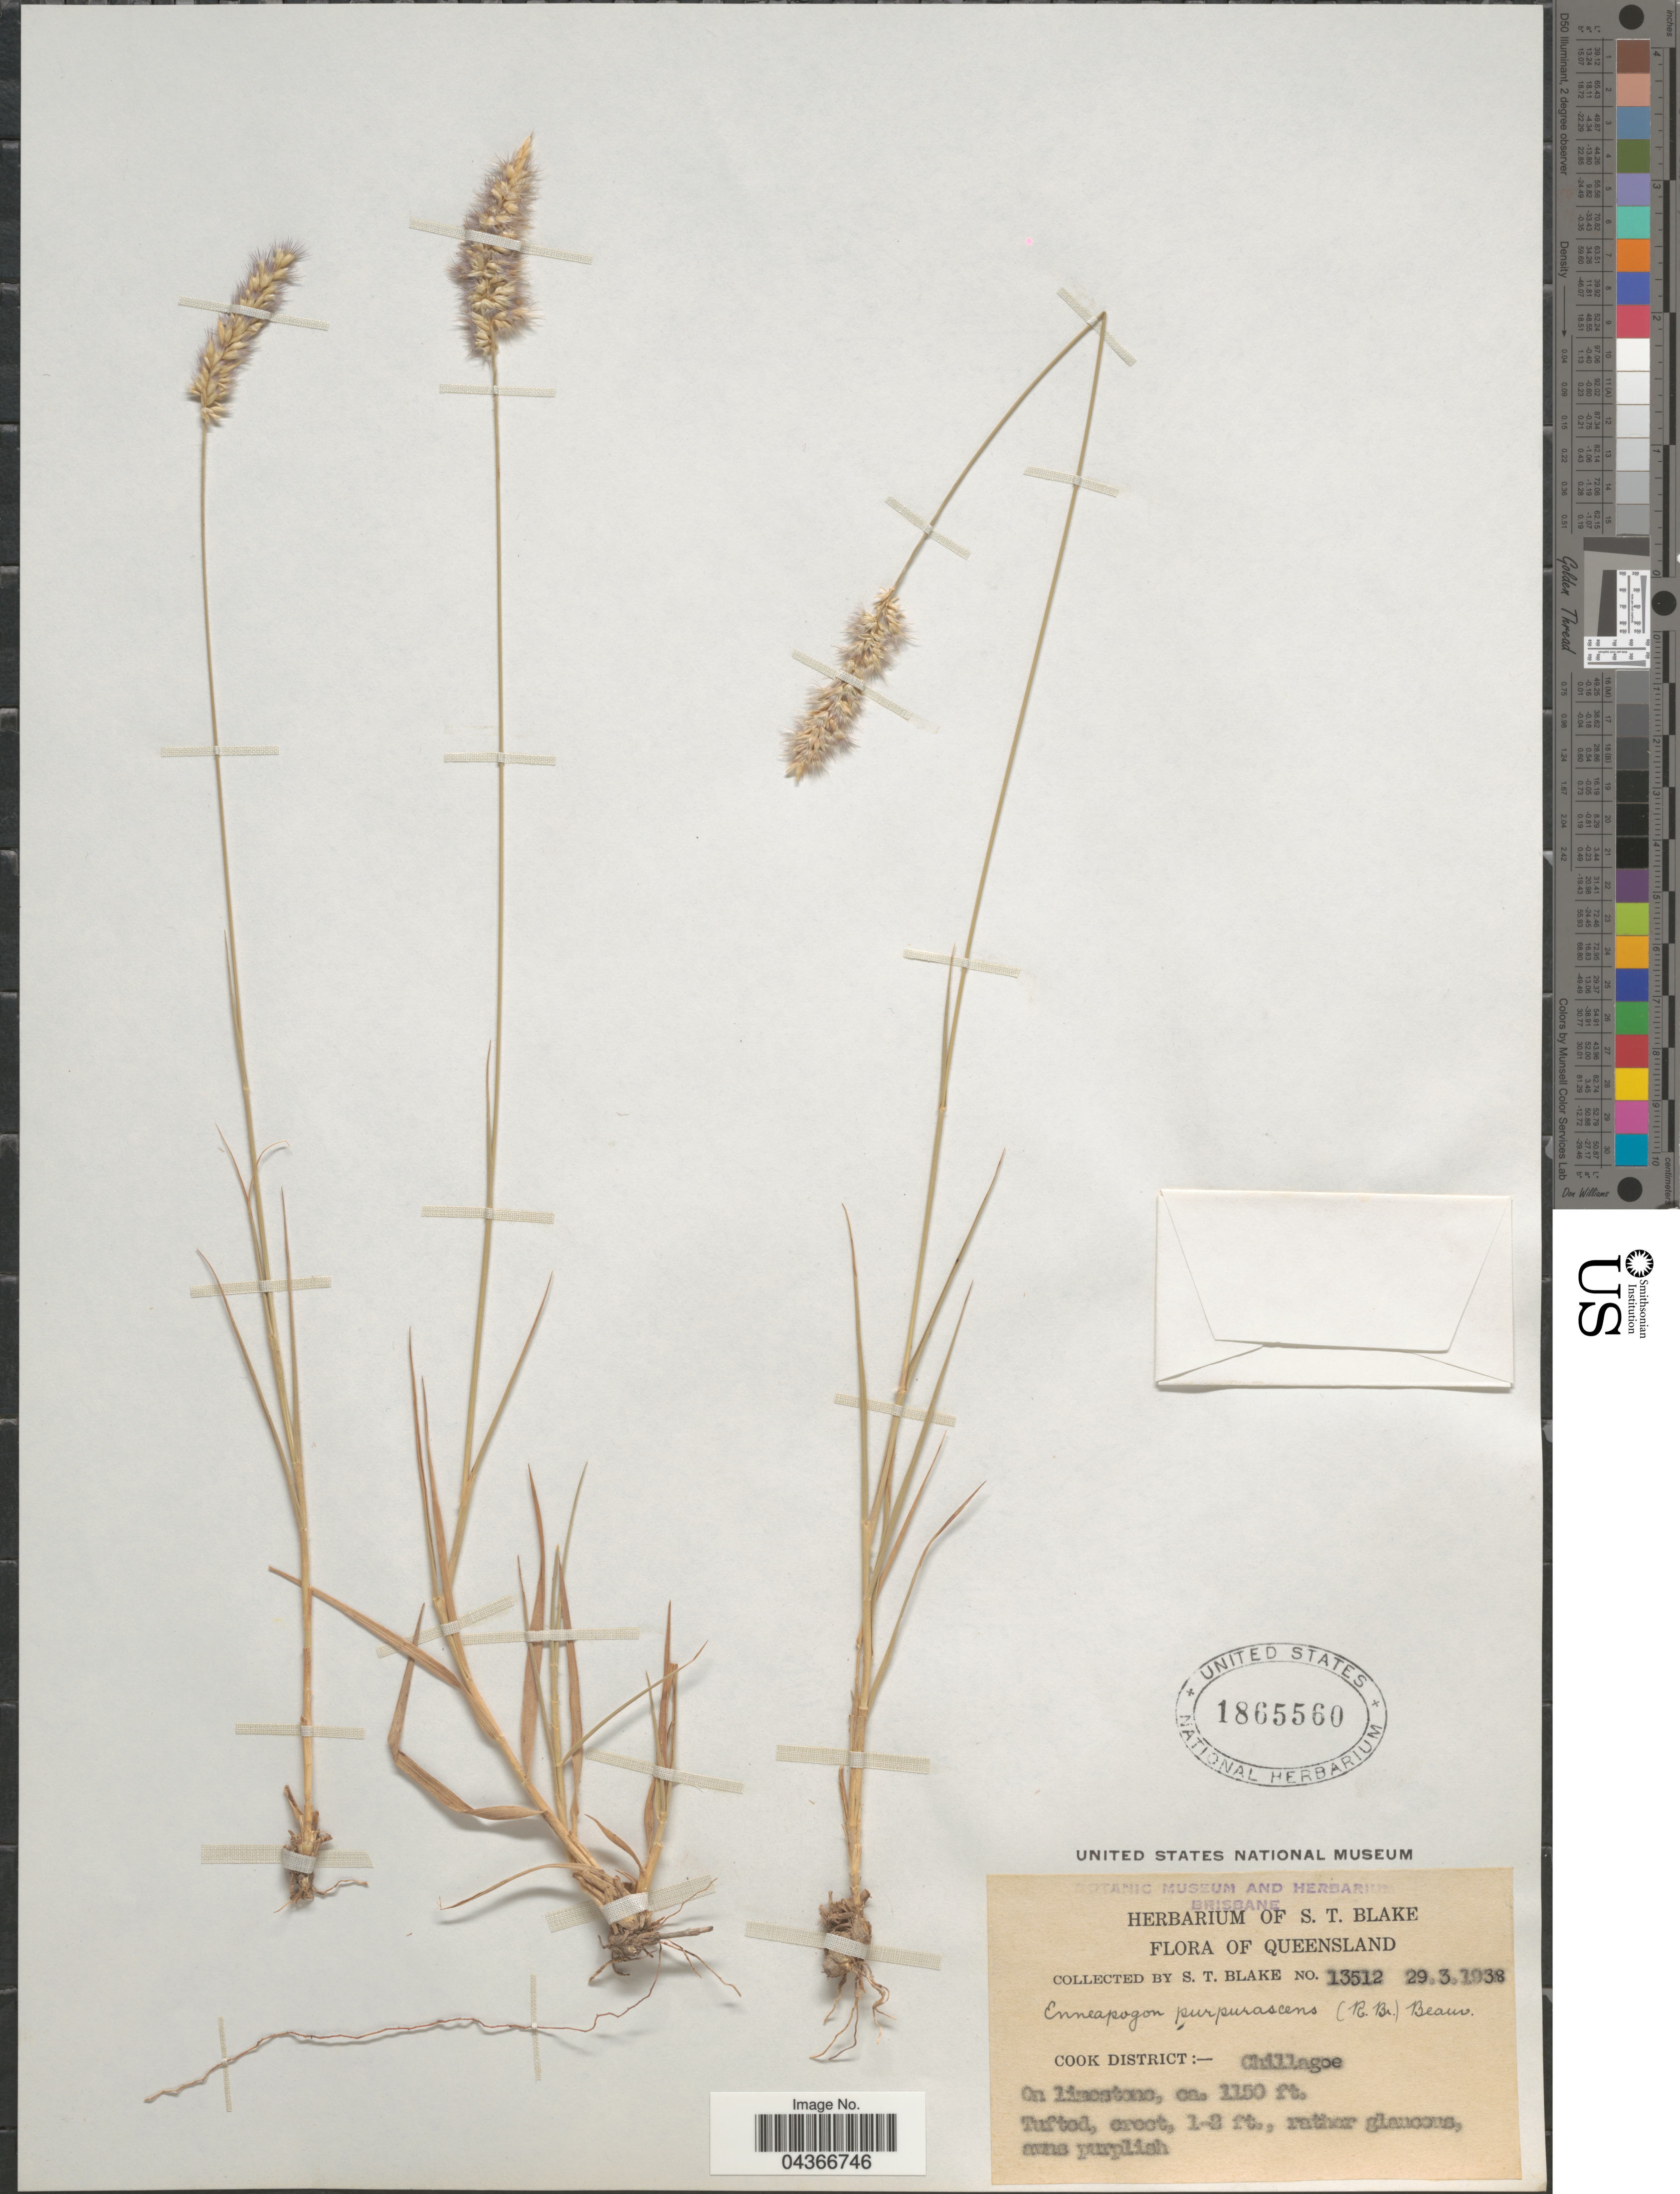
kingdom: Plantae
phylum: Tracheophyta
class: Liliopsida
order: Poales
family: Poaceae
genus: Enneapogon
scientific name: Enneapogon purpurascens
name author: (R. Br.) P. Beauv.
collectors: S. T. Blake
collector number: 13512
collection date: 1938-03-29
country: Australia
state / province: Queensland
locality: Cook District:- Chillagoe.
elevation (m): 351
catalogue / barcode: US 1865560